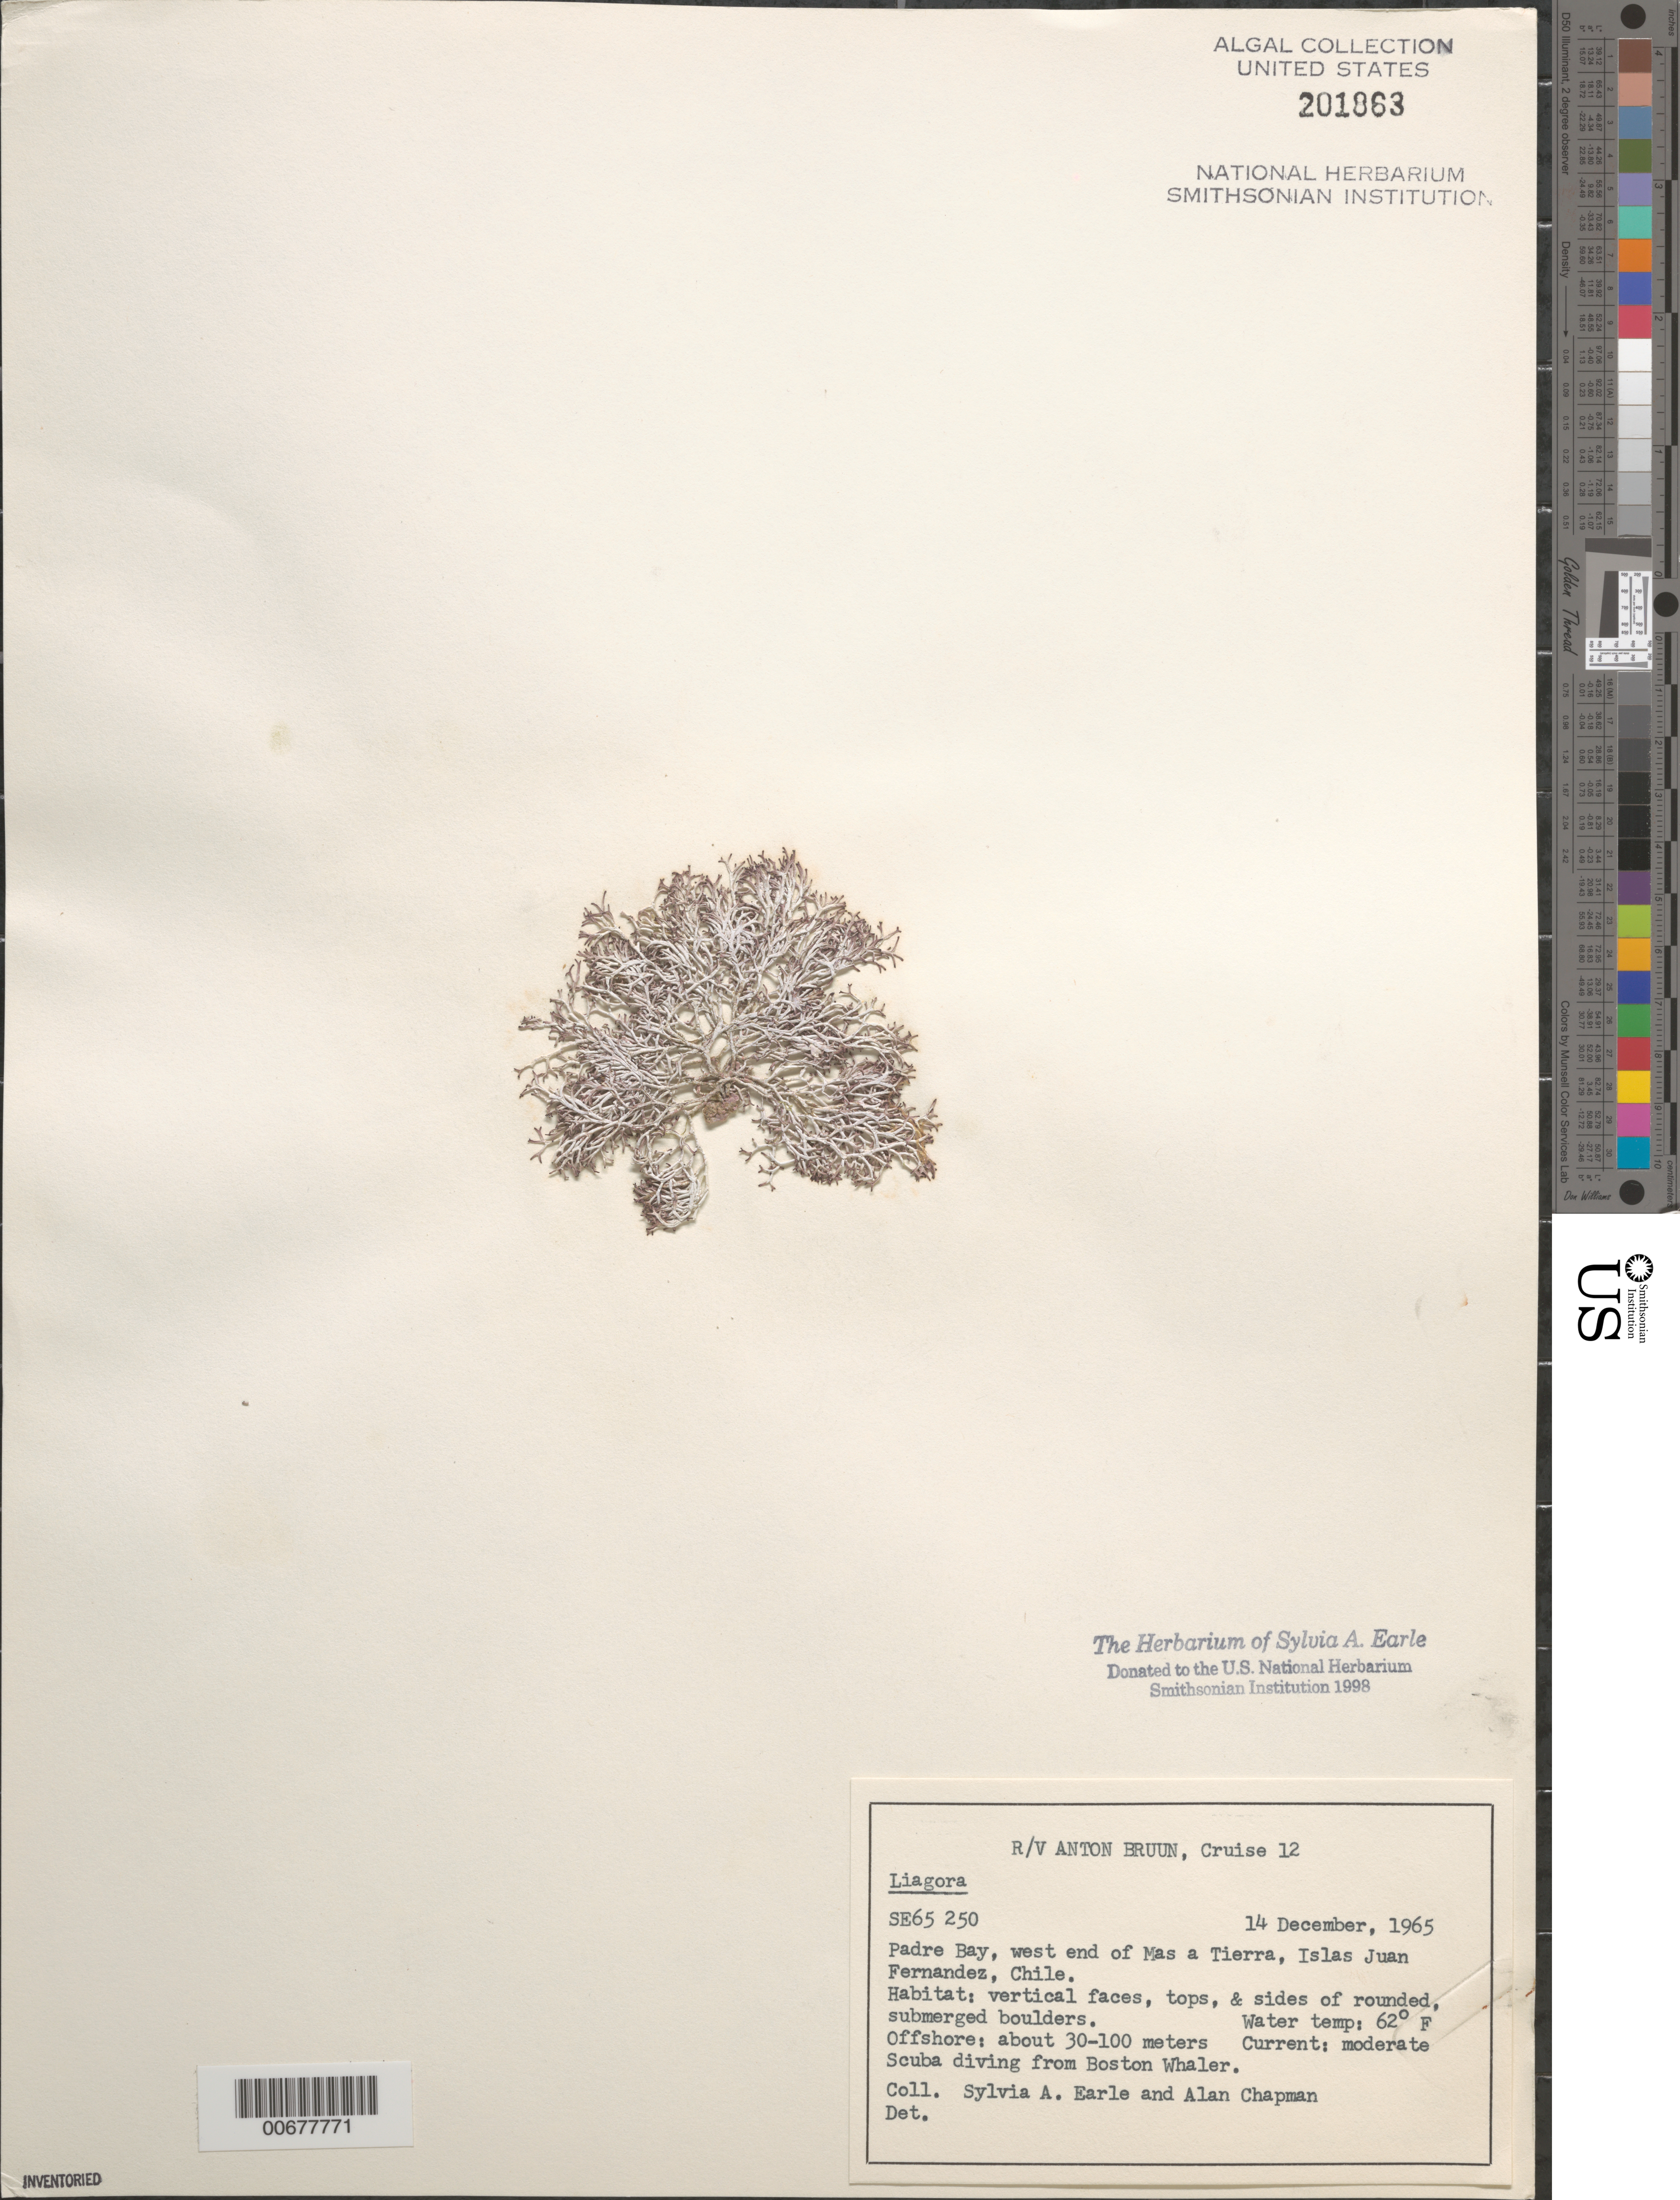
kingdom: Plantae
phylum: Rhodophyta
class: Florideophyceae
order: Nemaliales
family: Liagoraceae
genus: Liagora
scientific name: Liagora sp.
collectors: S. A. Earle & A. Chapman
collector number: SE 65250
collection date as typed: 14 Dec 1965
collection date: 1965-12-14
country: Chile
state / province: Valparaíso (V)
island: Isla Más a Tierra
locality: Padre Bay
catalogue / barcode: US 201863